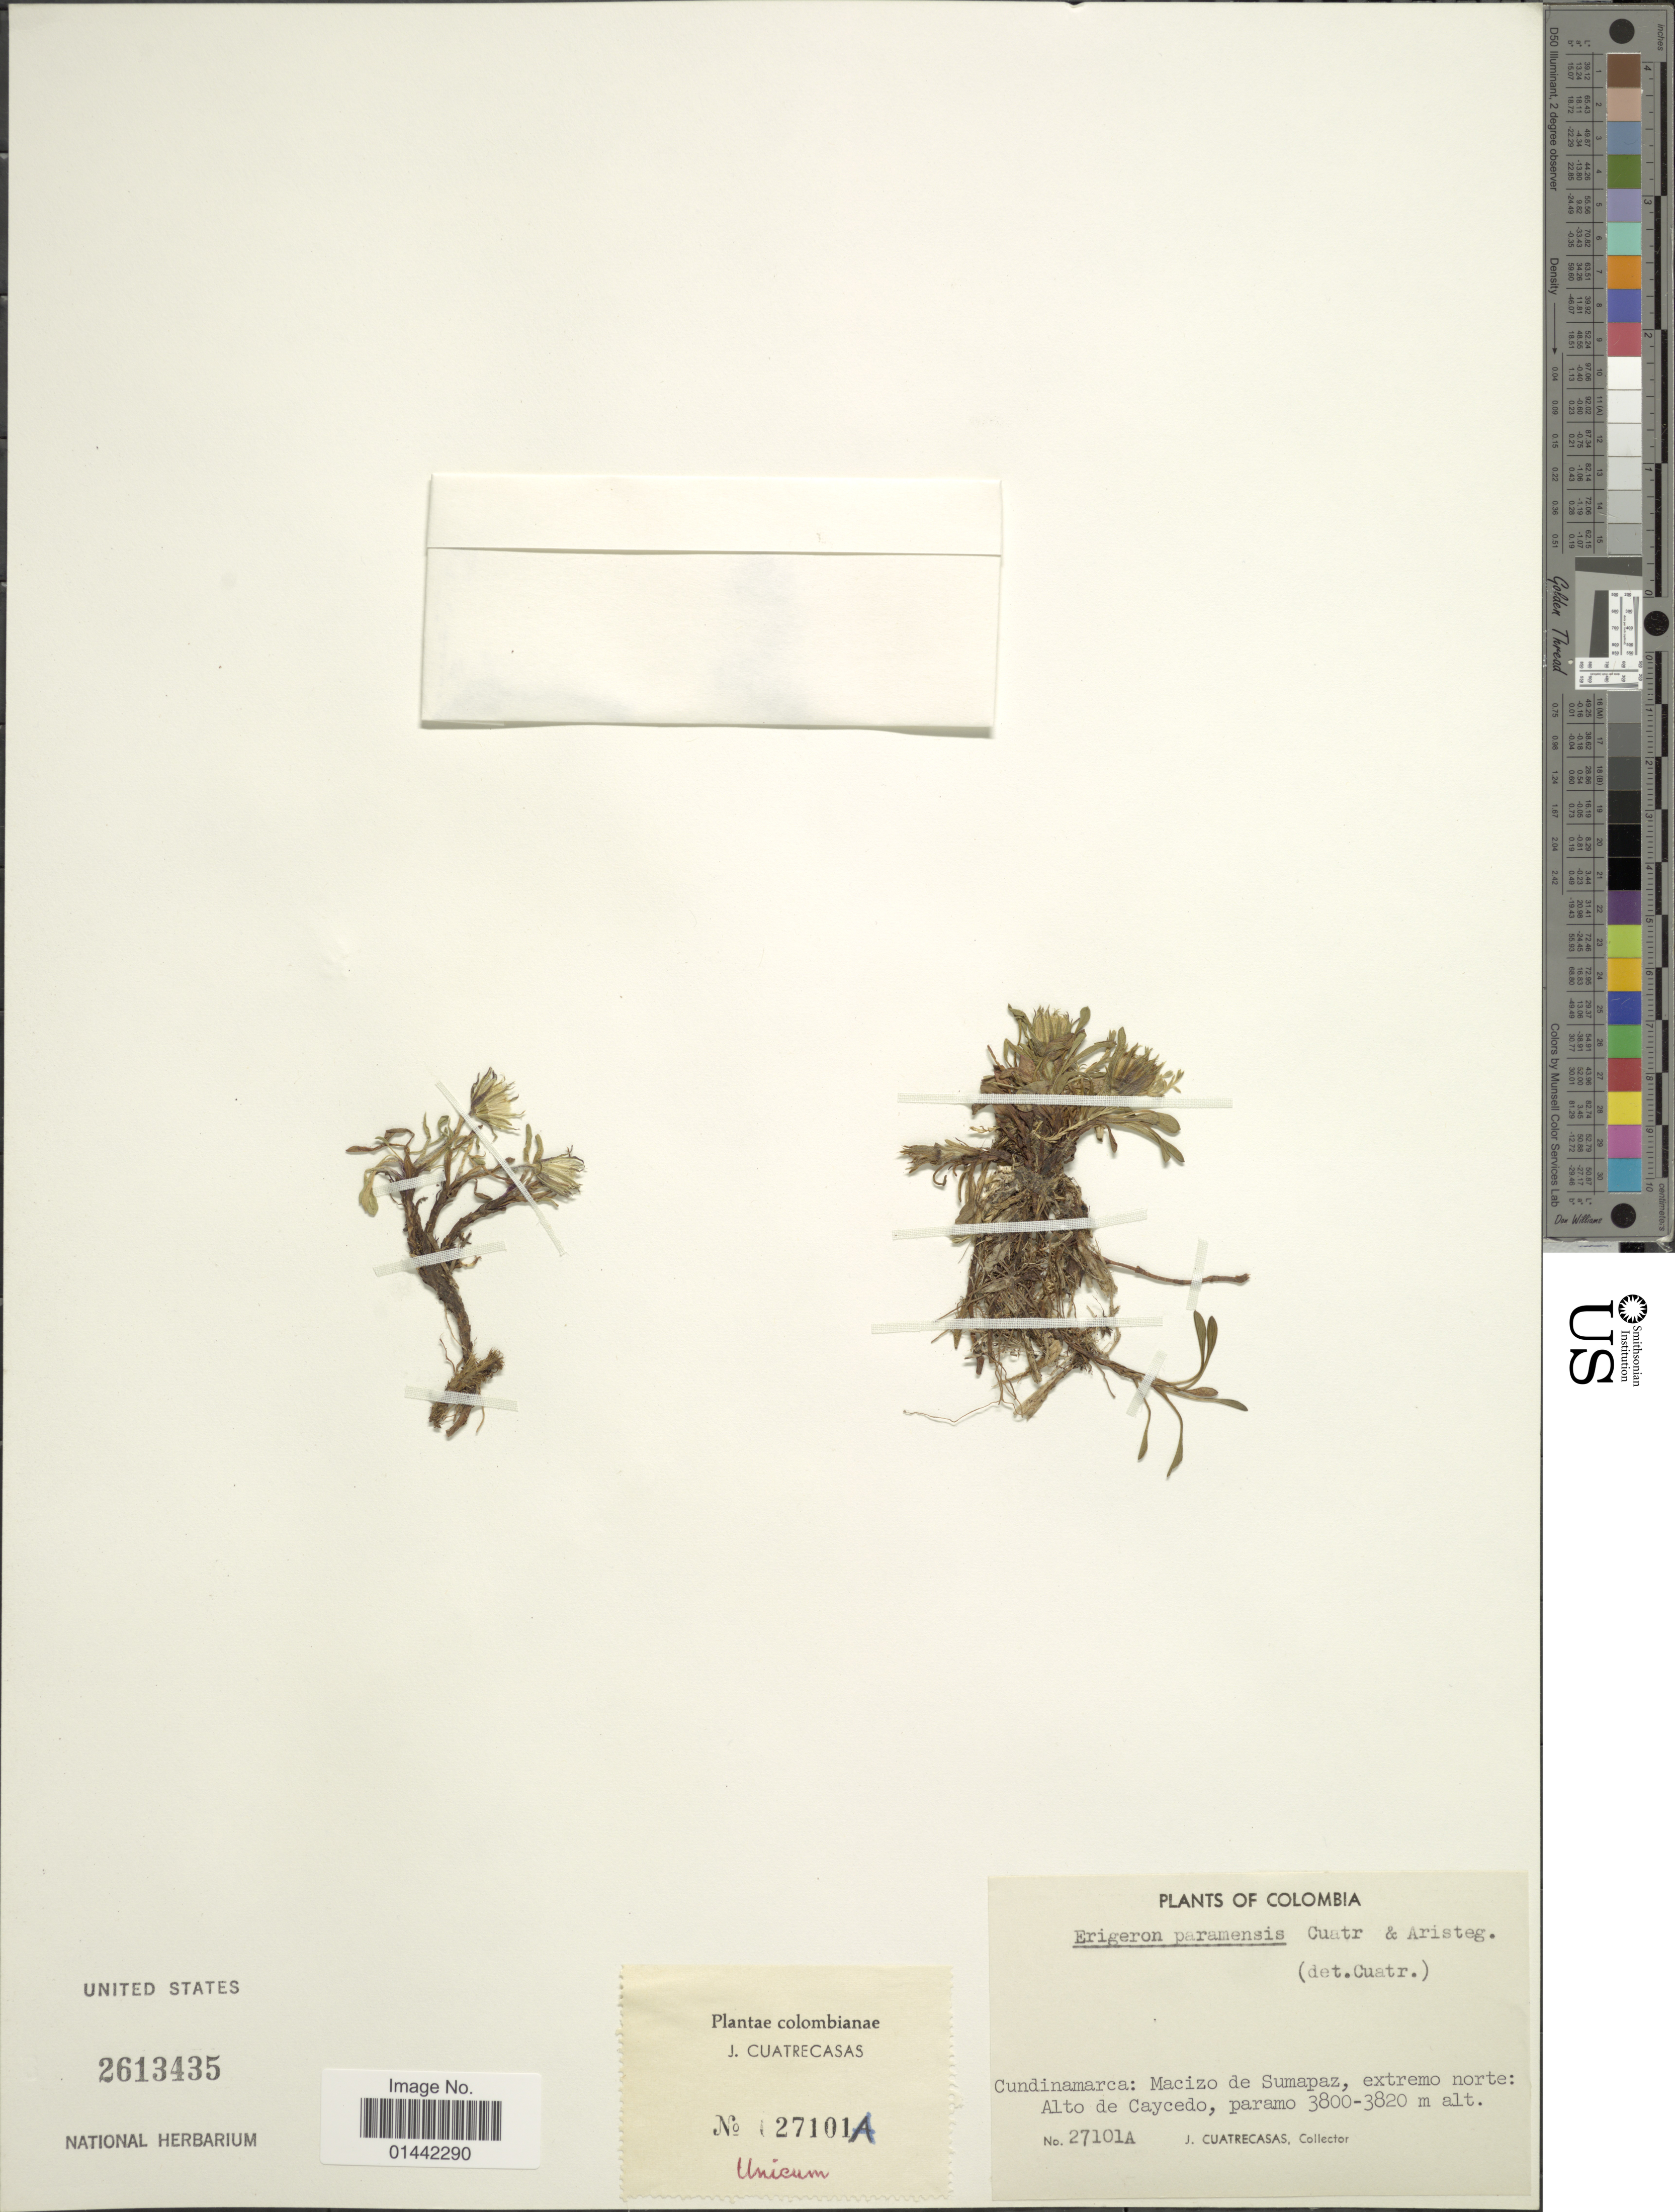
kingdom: Plantae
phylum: Tracheophyta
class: Magnoliopsida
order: Asterales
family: Asteraceae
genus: Erigeron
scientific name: Erigeron paramensis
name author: Aristeg. & Cuatrec.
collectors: J. Cuatrecasas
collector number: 27101A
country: Colombia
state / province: Cundinamarca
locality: Macizo de Sumapaz, extremo norte: Alto de Caycedo, paramo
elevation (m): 3800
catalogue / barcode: US 2613435